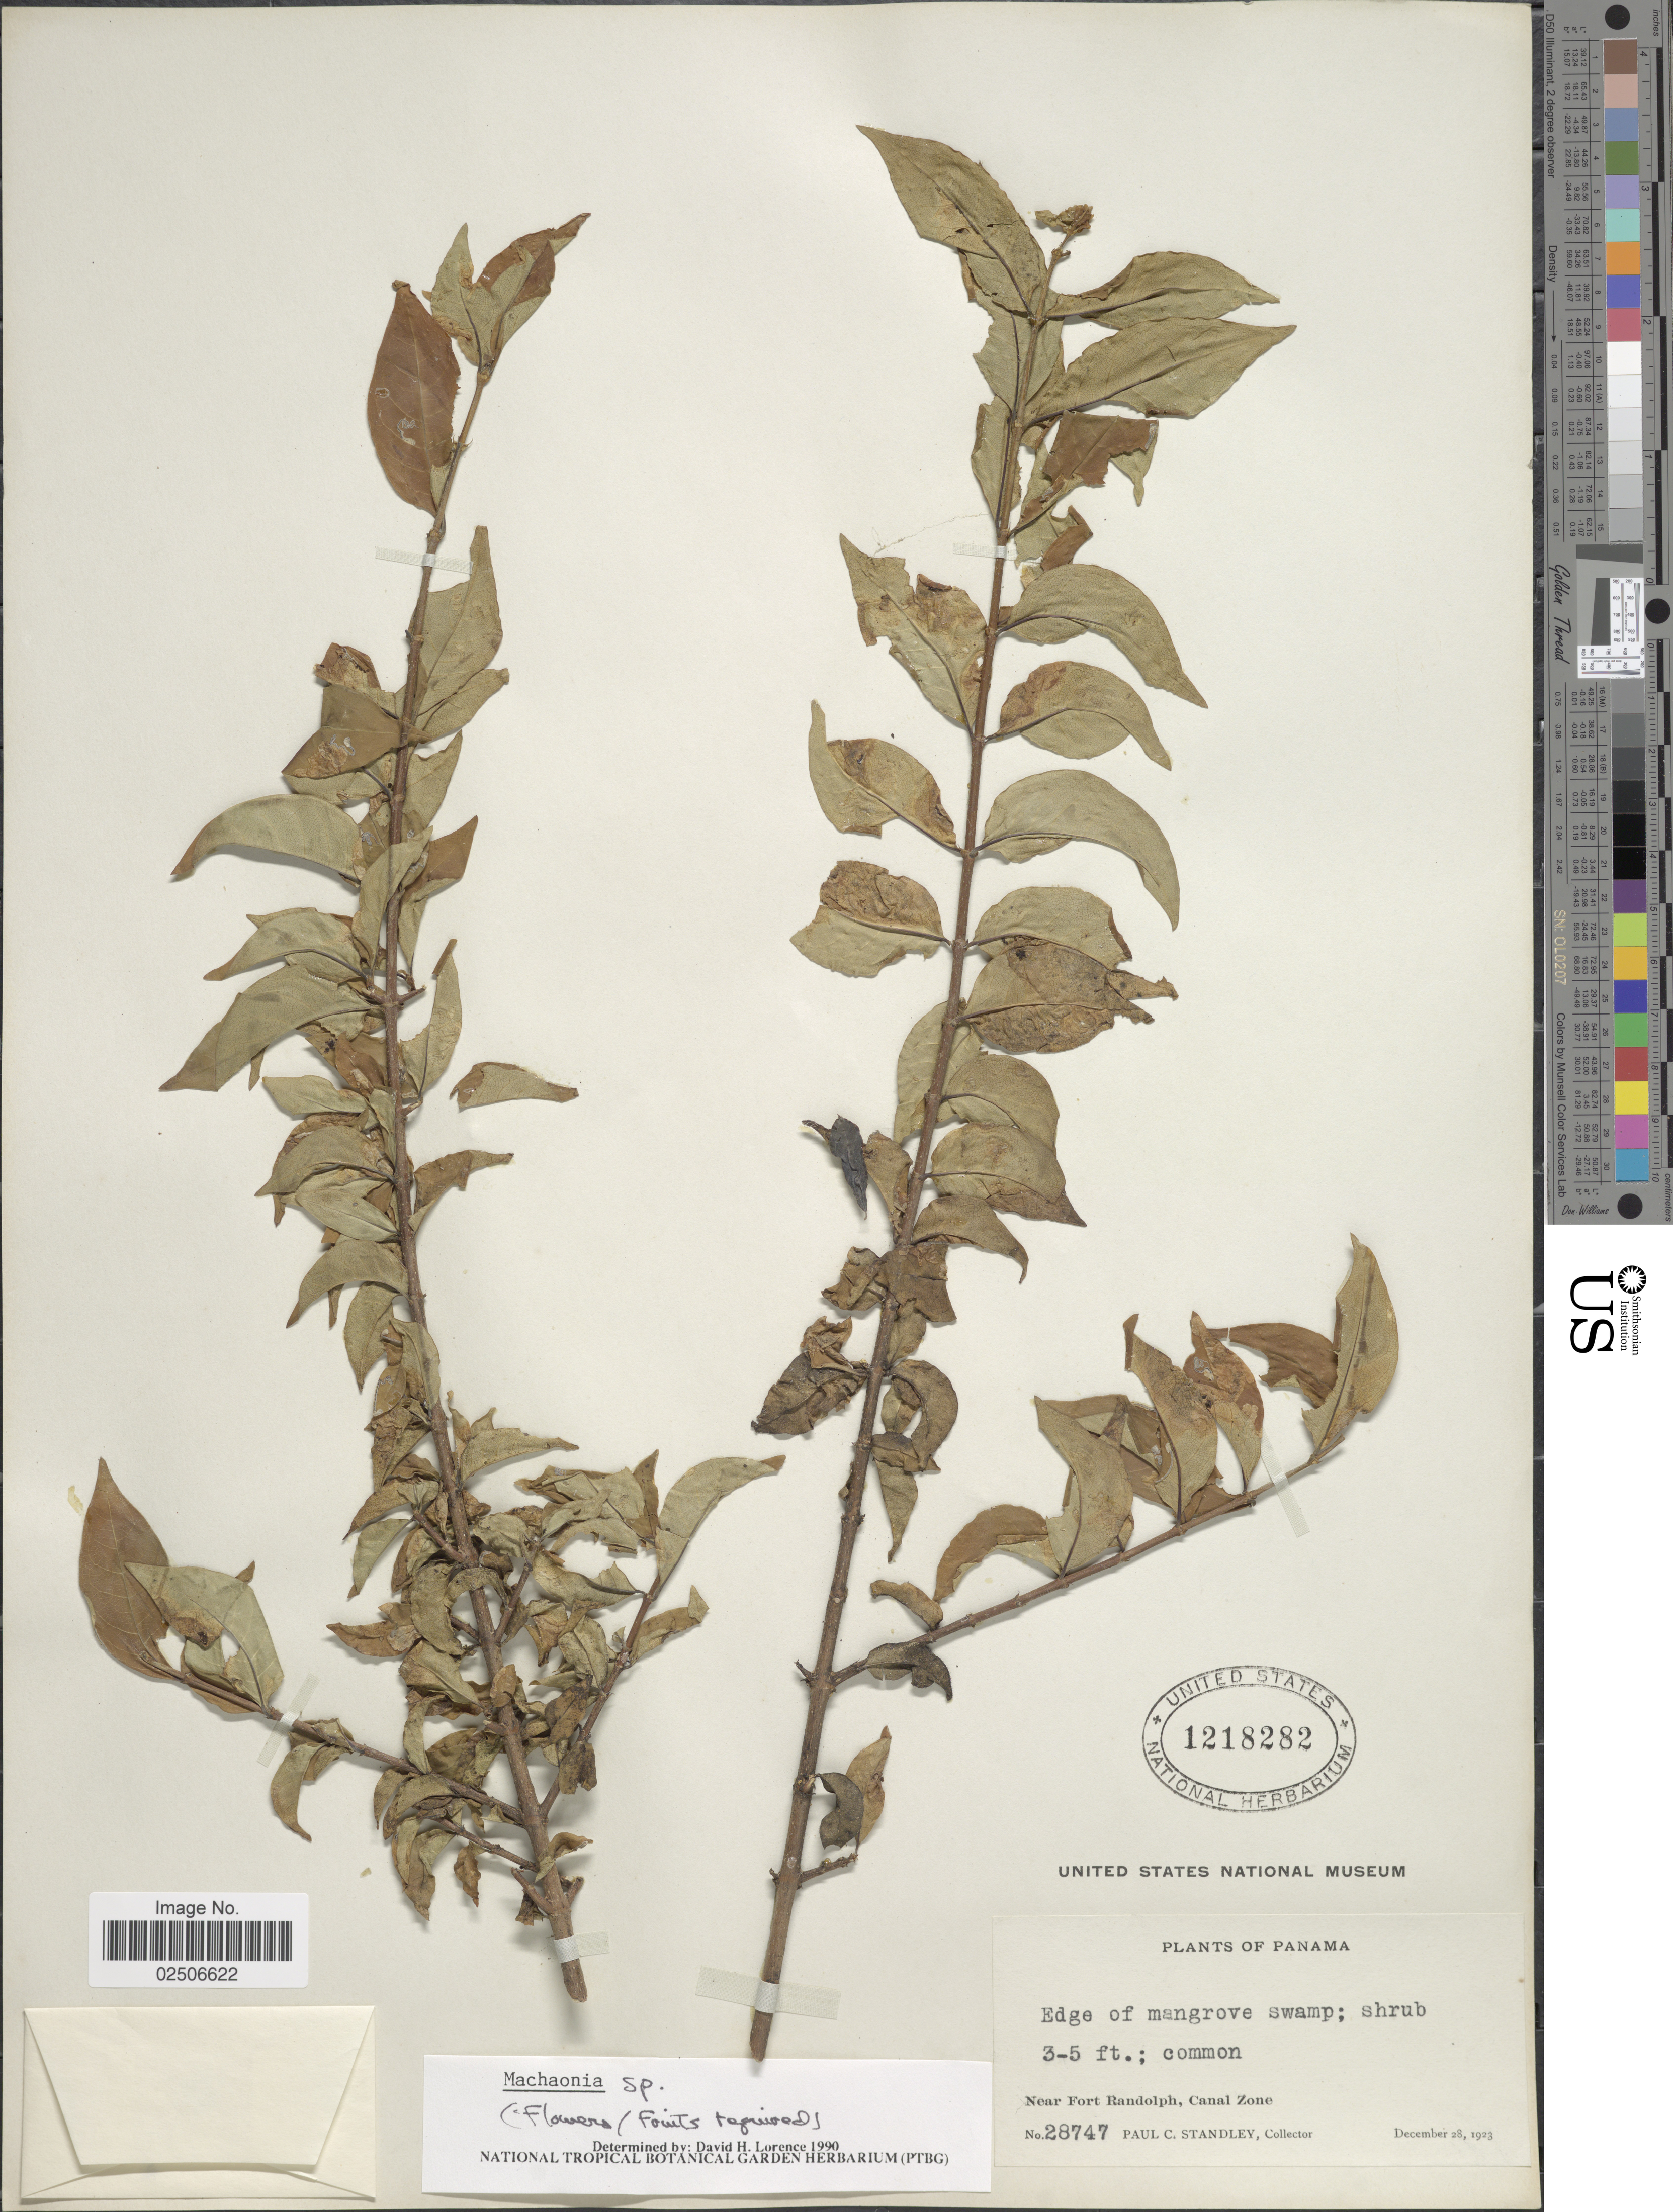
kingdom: Plantae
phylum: Tracheophyta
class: Magnoliopsida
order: Gentianales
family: Rubiaceae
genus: Machaonia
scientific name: Machaonia sp.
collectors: P. C. Standley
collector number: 28747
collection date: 1923-12-28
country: Panama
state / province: Colón / Panamá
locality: Near Fort Randolph, Canal Zone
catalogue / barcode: US 1218282